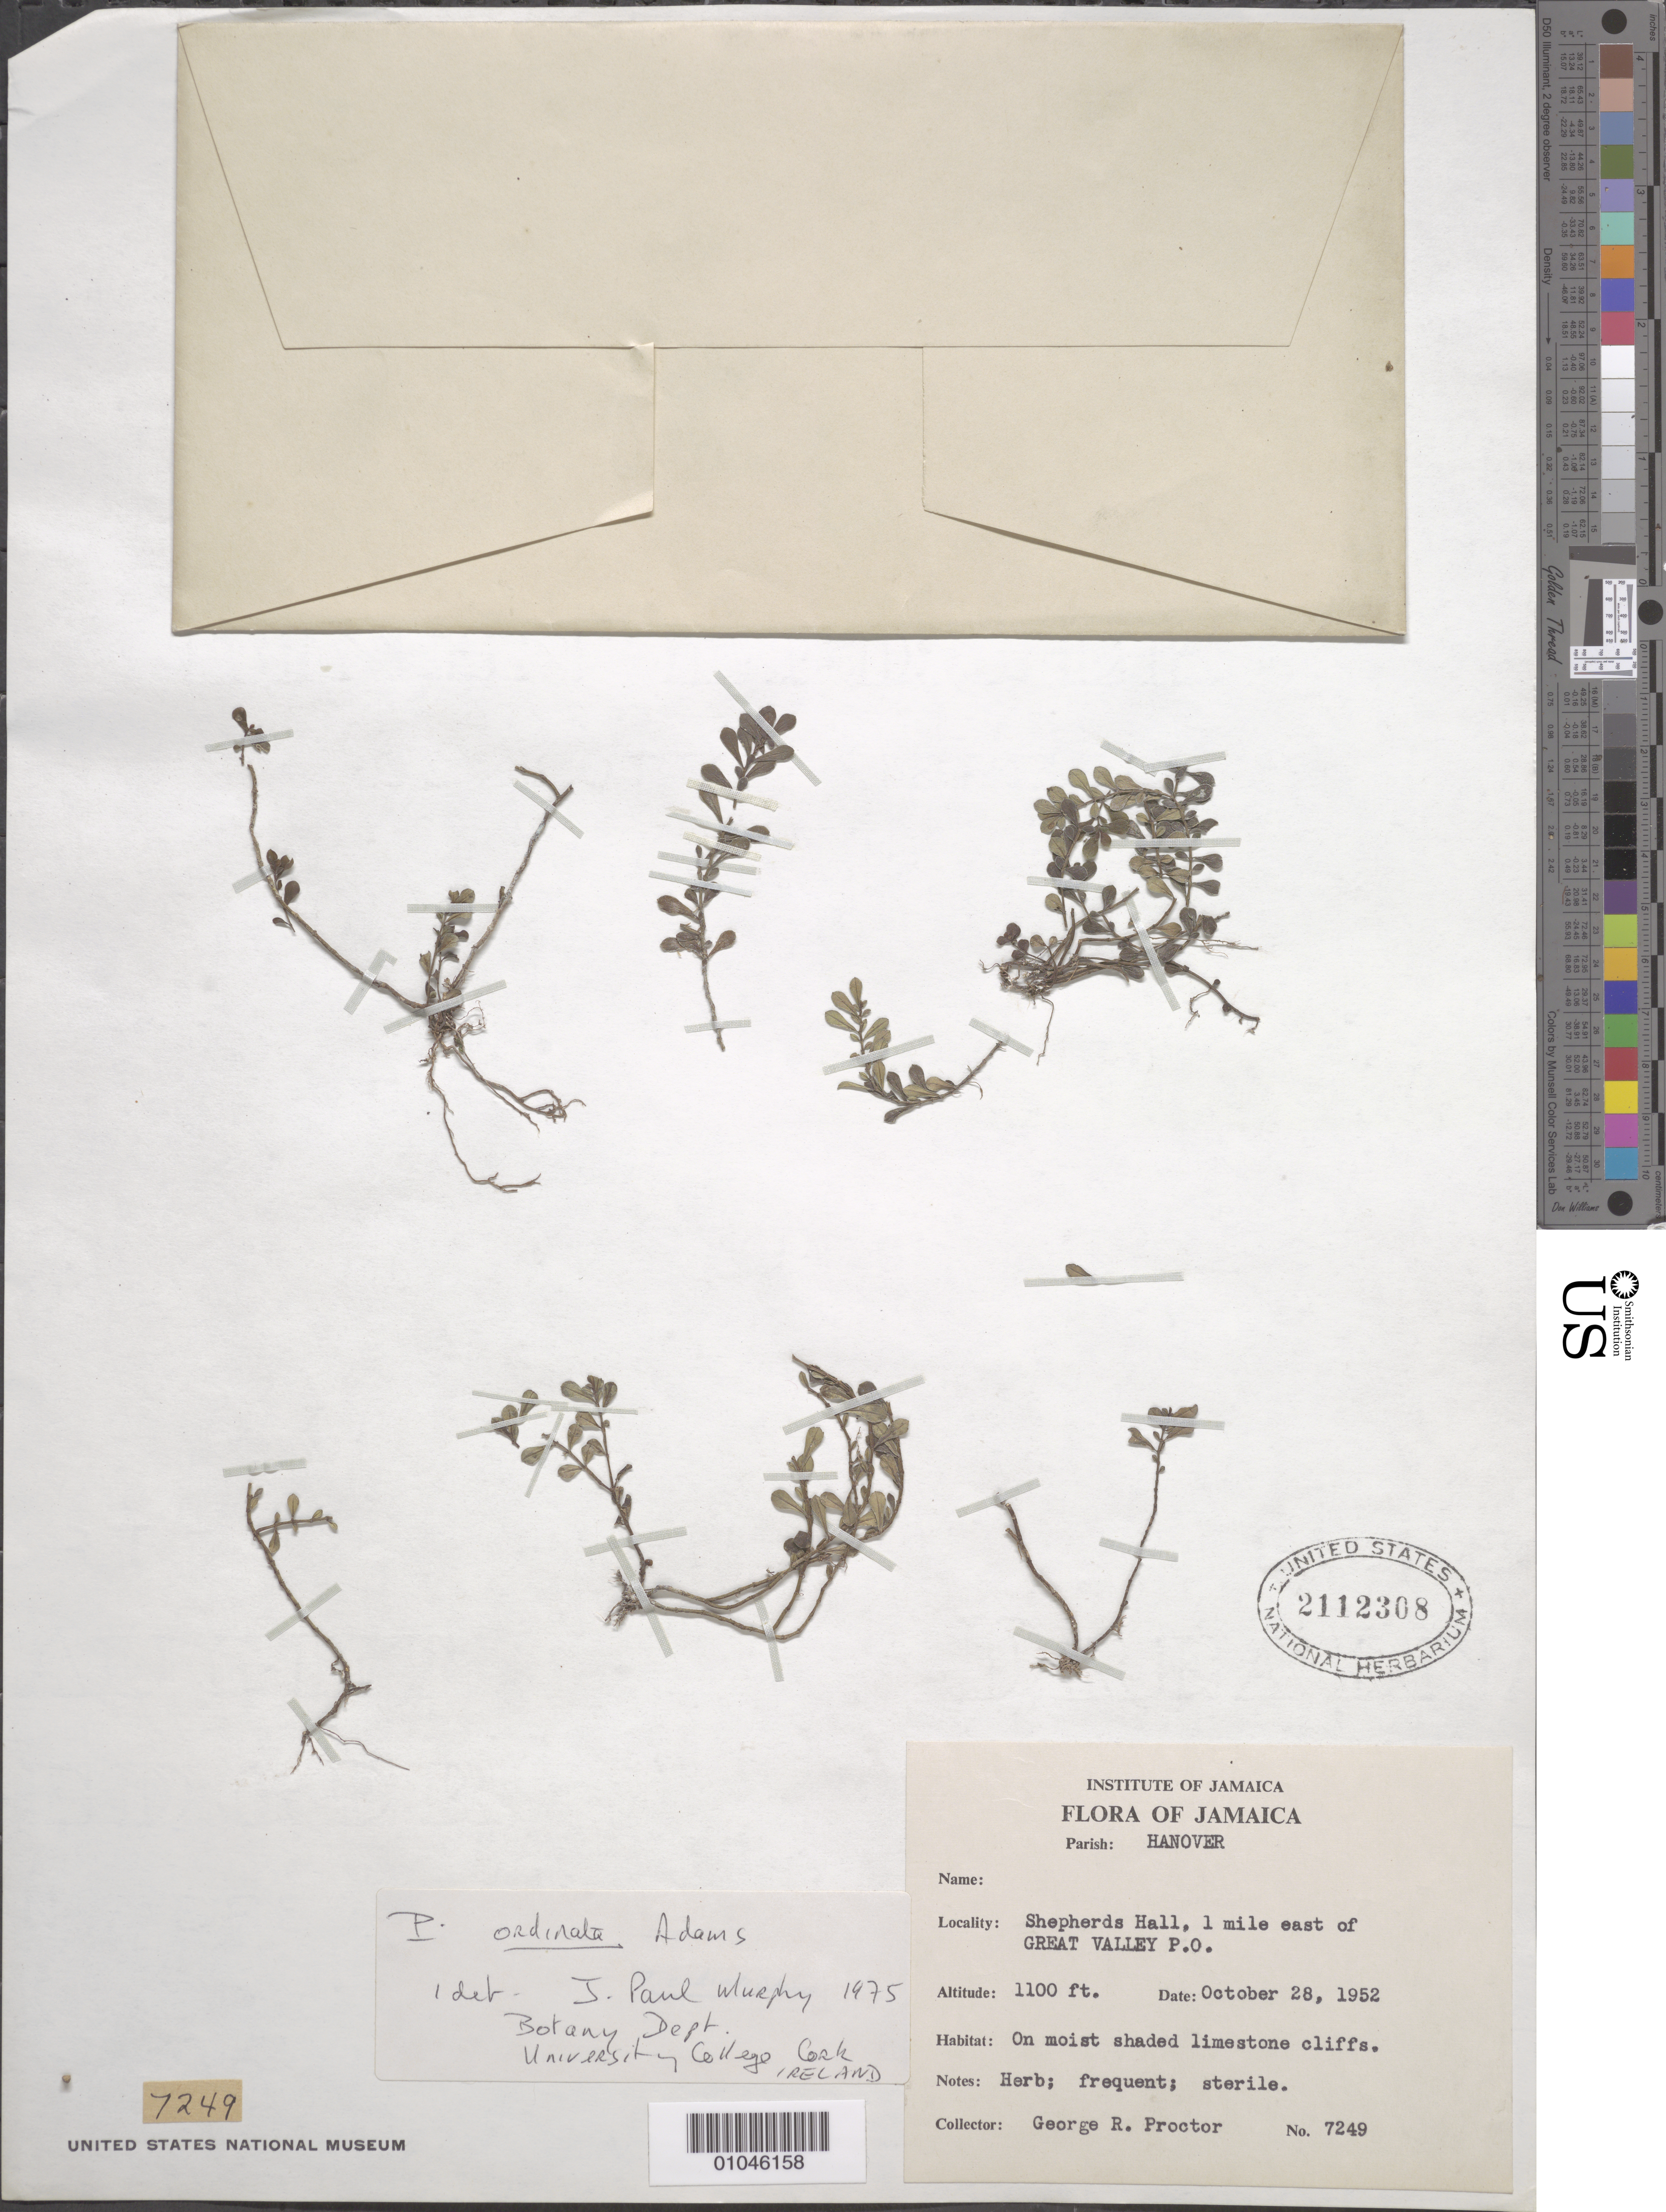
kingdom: Plantae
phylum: Tracheophyta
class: Magnoliopsida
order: Rosales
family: Urticaceae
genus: Pilea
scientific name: Pilea ordinata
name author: C.D. Adams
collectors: G. R. Proctor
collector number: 7249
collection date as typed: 28 Oct 1952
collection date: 1952-10-28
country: Jamaica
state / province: Hanover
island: Jamaica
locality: Sheperds Hall, 1 mile E of Great Valley P.O. On moist shaded limestone cliffs. herb; frequent; sterile.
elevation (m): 335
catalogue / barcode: US 2112308